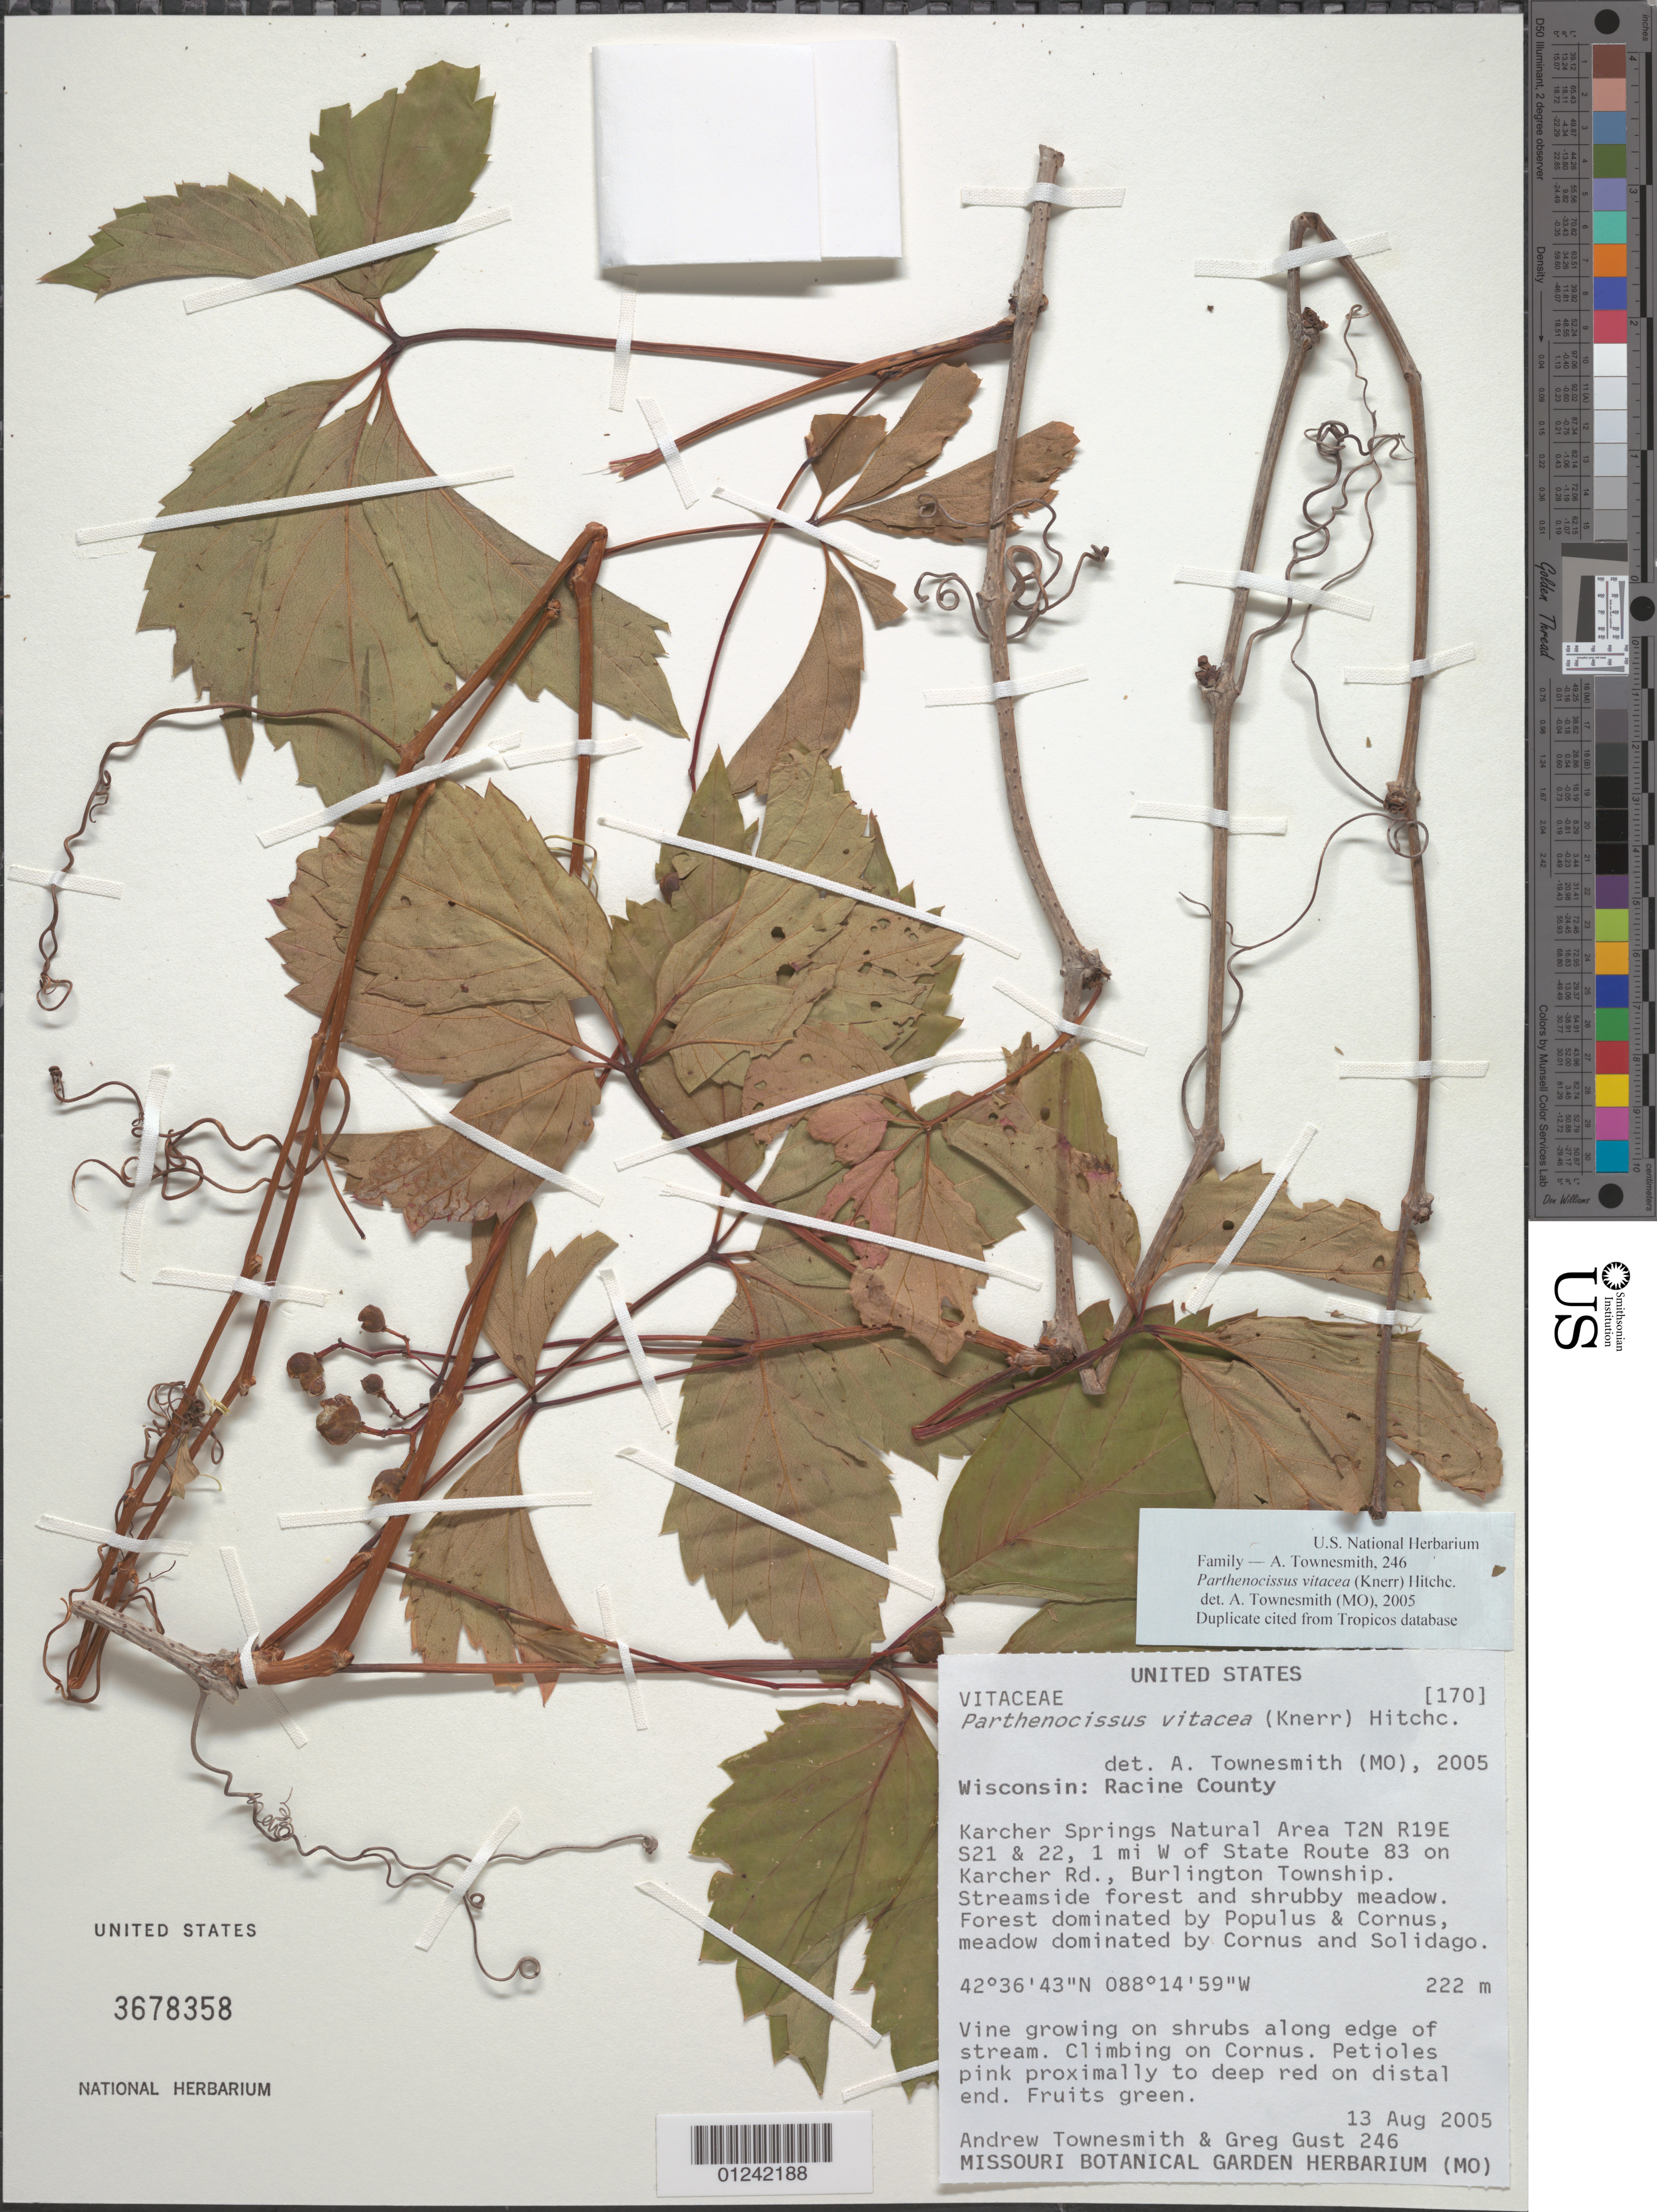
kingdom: Plantae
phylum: Tracheophyta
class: Magnoliopsida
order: Vitales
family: Vitaceae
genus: Parthenocissus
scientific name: Parthenocissus vitacea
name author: (Knerr) Hitchc.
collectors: A. Townesmith & G. Gust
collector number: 246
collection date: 2005-08-13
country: United States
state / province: Wisconsin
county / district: Racine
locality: Karcher Springs Natural Area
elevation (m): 222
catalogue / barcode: US 3678358